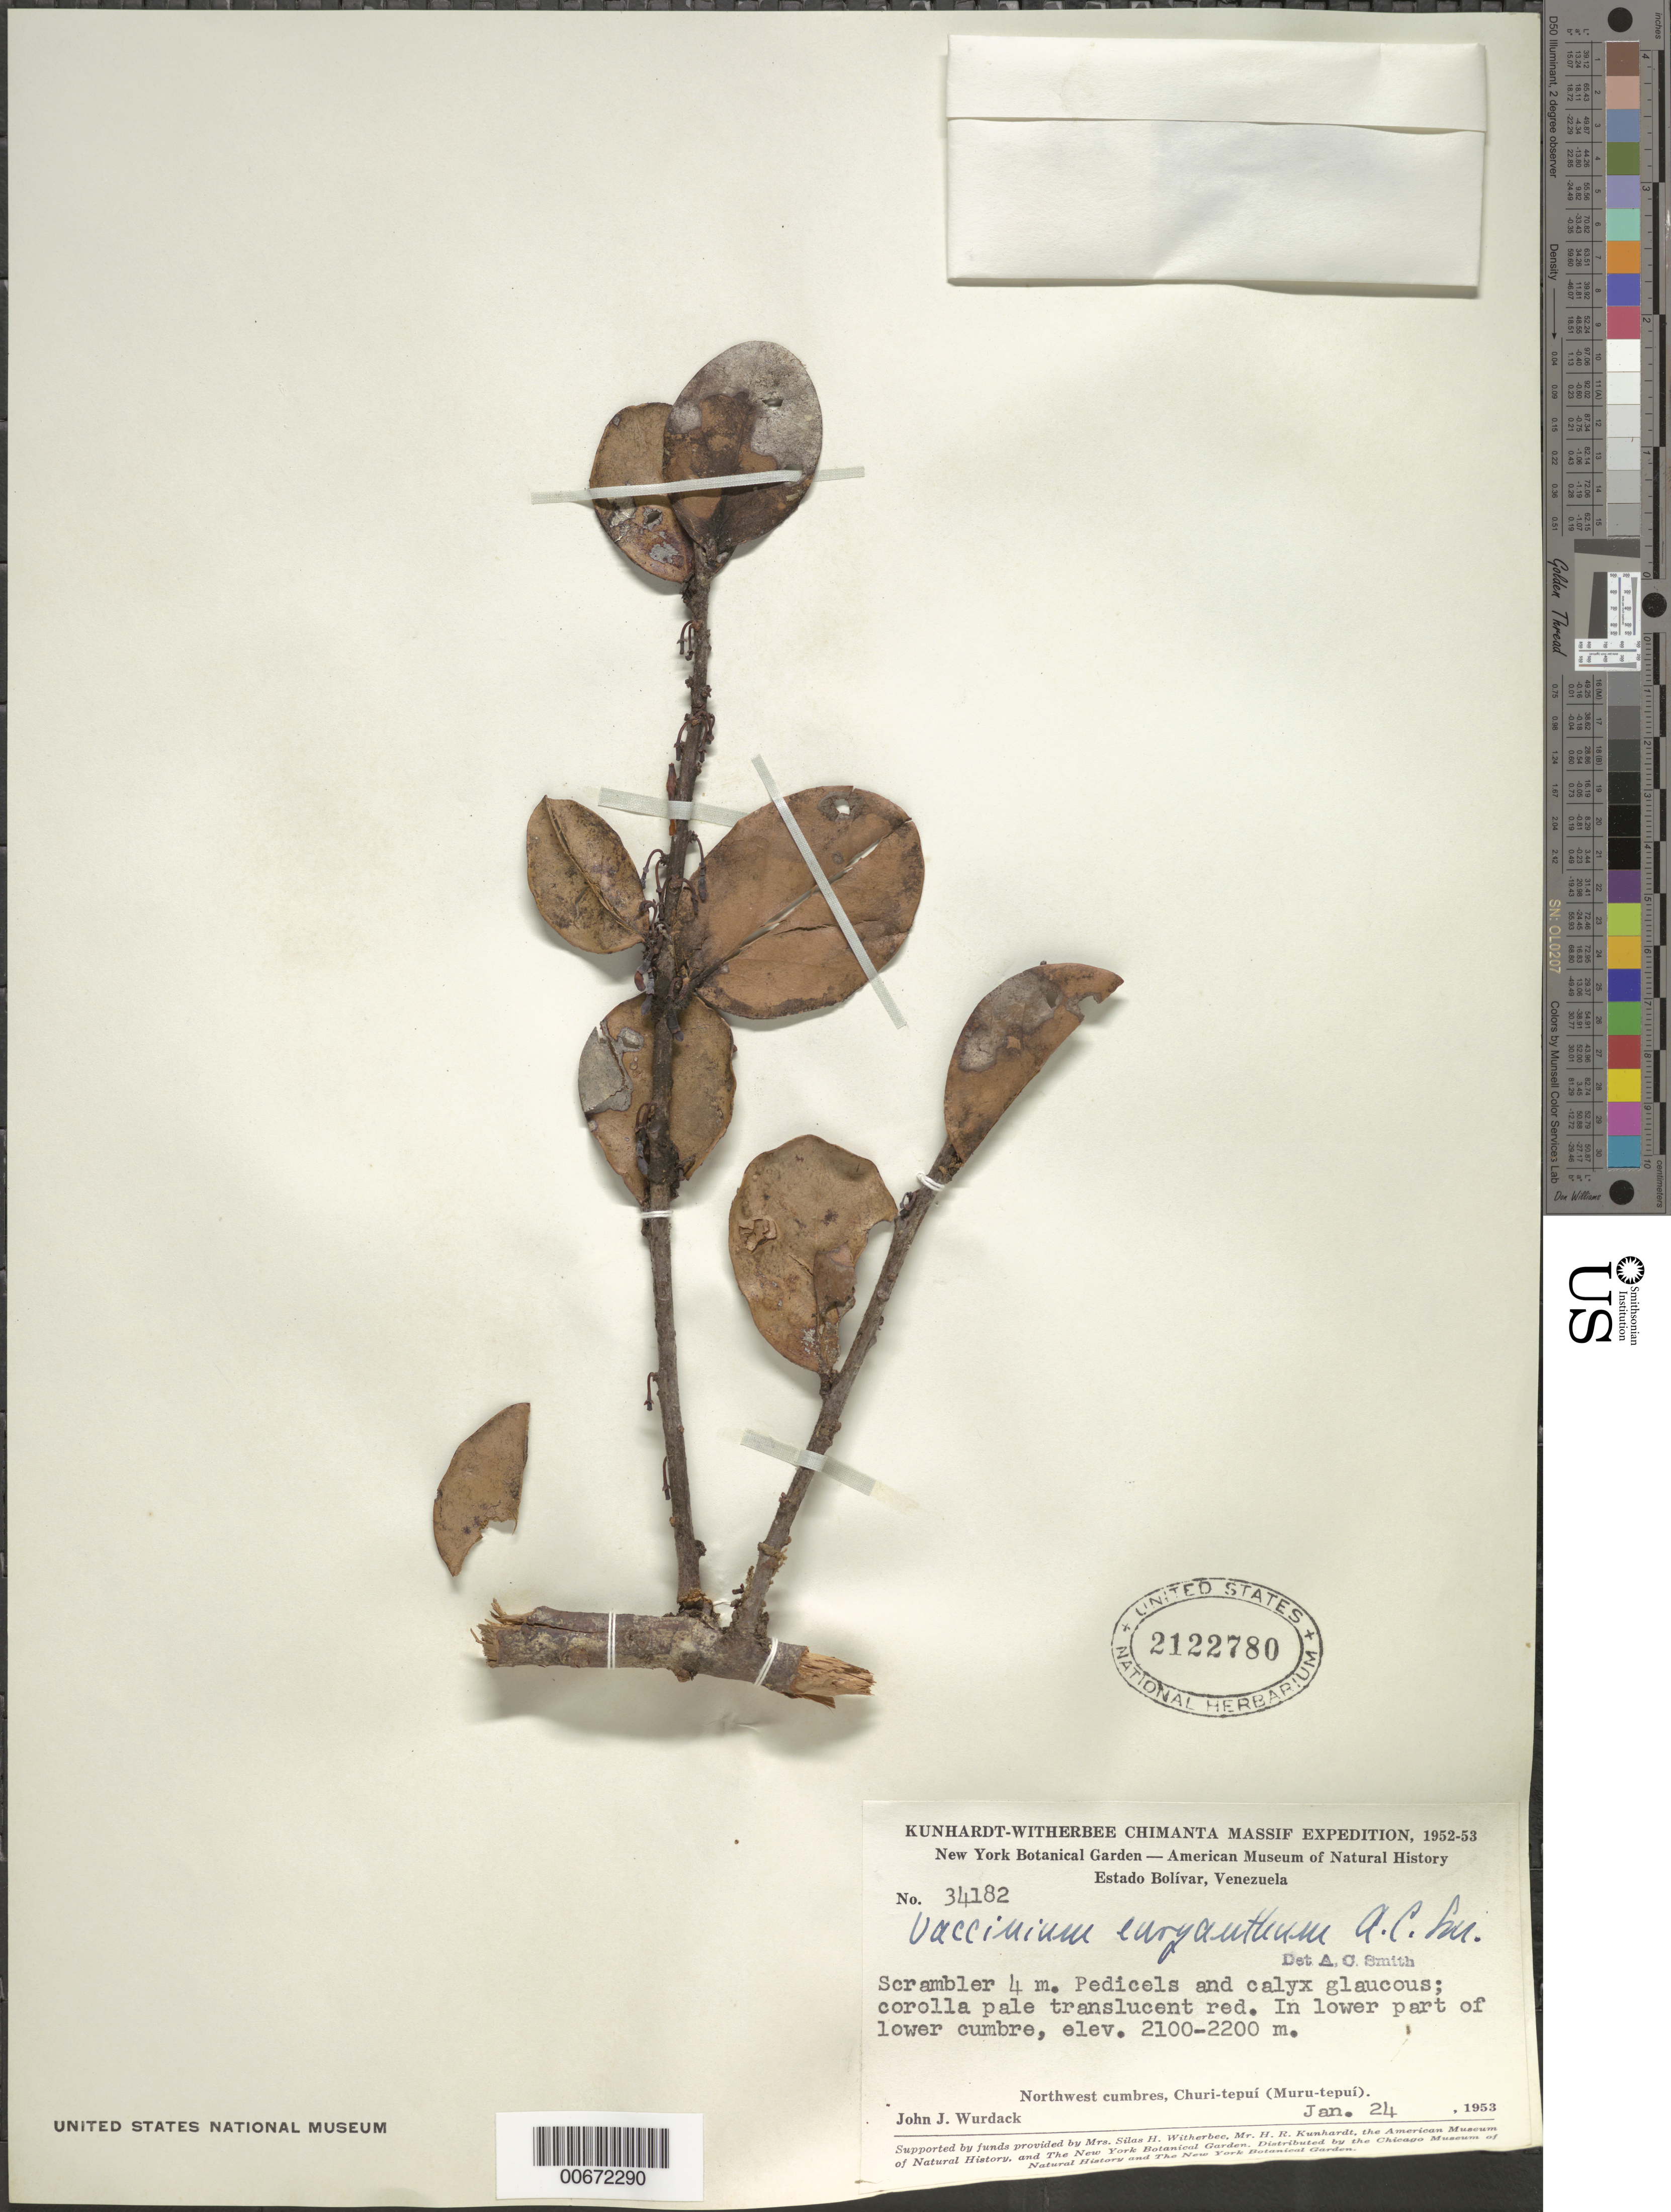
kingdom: Plantae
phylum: Tracheophyta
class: Magnoliopsida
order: Ericales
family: Ericaceae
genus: Vaccinium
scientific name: Vaccinium euryanthum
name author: A.C. Sm.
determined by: Smith, A. C.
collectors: J. J. Wurdack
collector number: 34182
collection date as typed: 24-Jan-53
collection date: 1953-01-24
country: Venezuela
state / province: Bolívar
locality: Churi-tepuí (Muru-tepuí)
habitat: Lower cumbre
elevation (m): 2100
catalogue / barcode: US 2122780